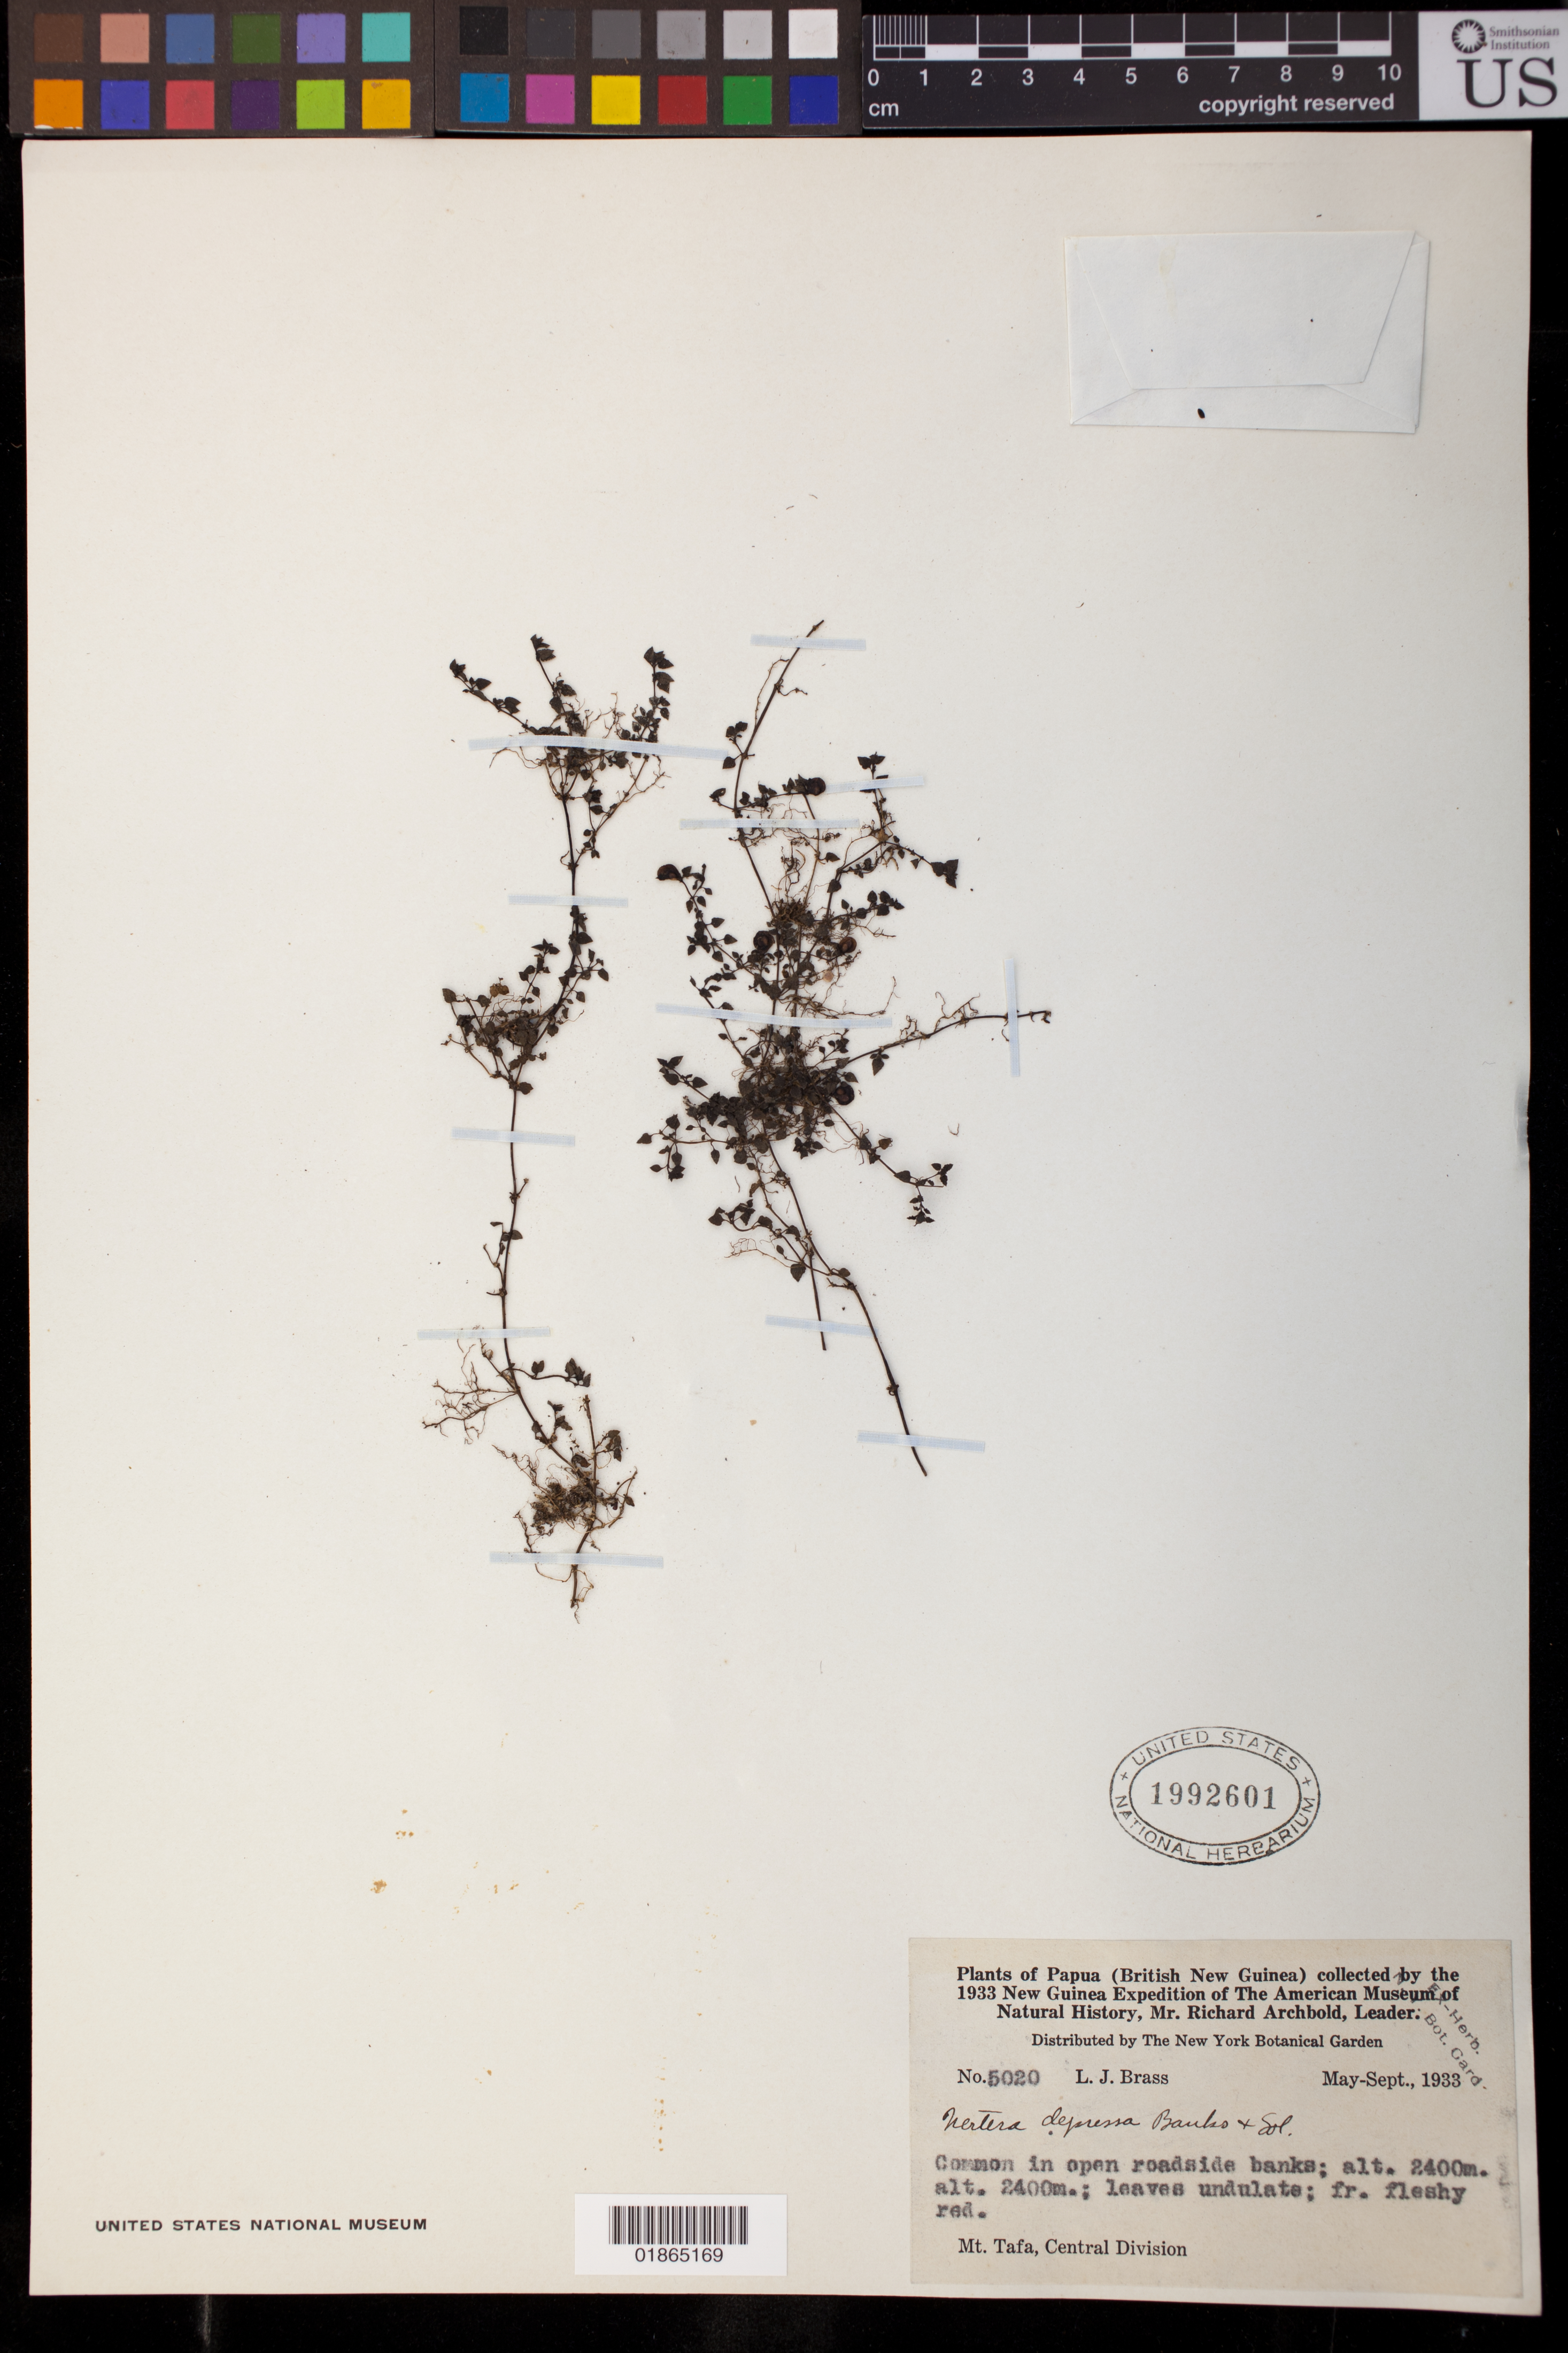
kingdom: Plantae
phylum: Tracheophyta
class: Magnoliopsida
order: Gentianales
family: Rubiaceae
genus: Nertera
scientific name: Nertera depressa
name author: Banks & Sol. ex Gaertn.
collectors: L. J. Brass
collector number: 5020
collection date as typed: May 1933 to -- Sep 1933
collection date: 1933-05/1933-09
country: Papua New Guinea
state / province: Central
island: New Guinea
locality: Mt. Tafa.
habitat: Common in open roadside banks.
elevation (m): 2400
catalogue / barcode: US 1992601